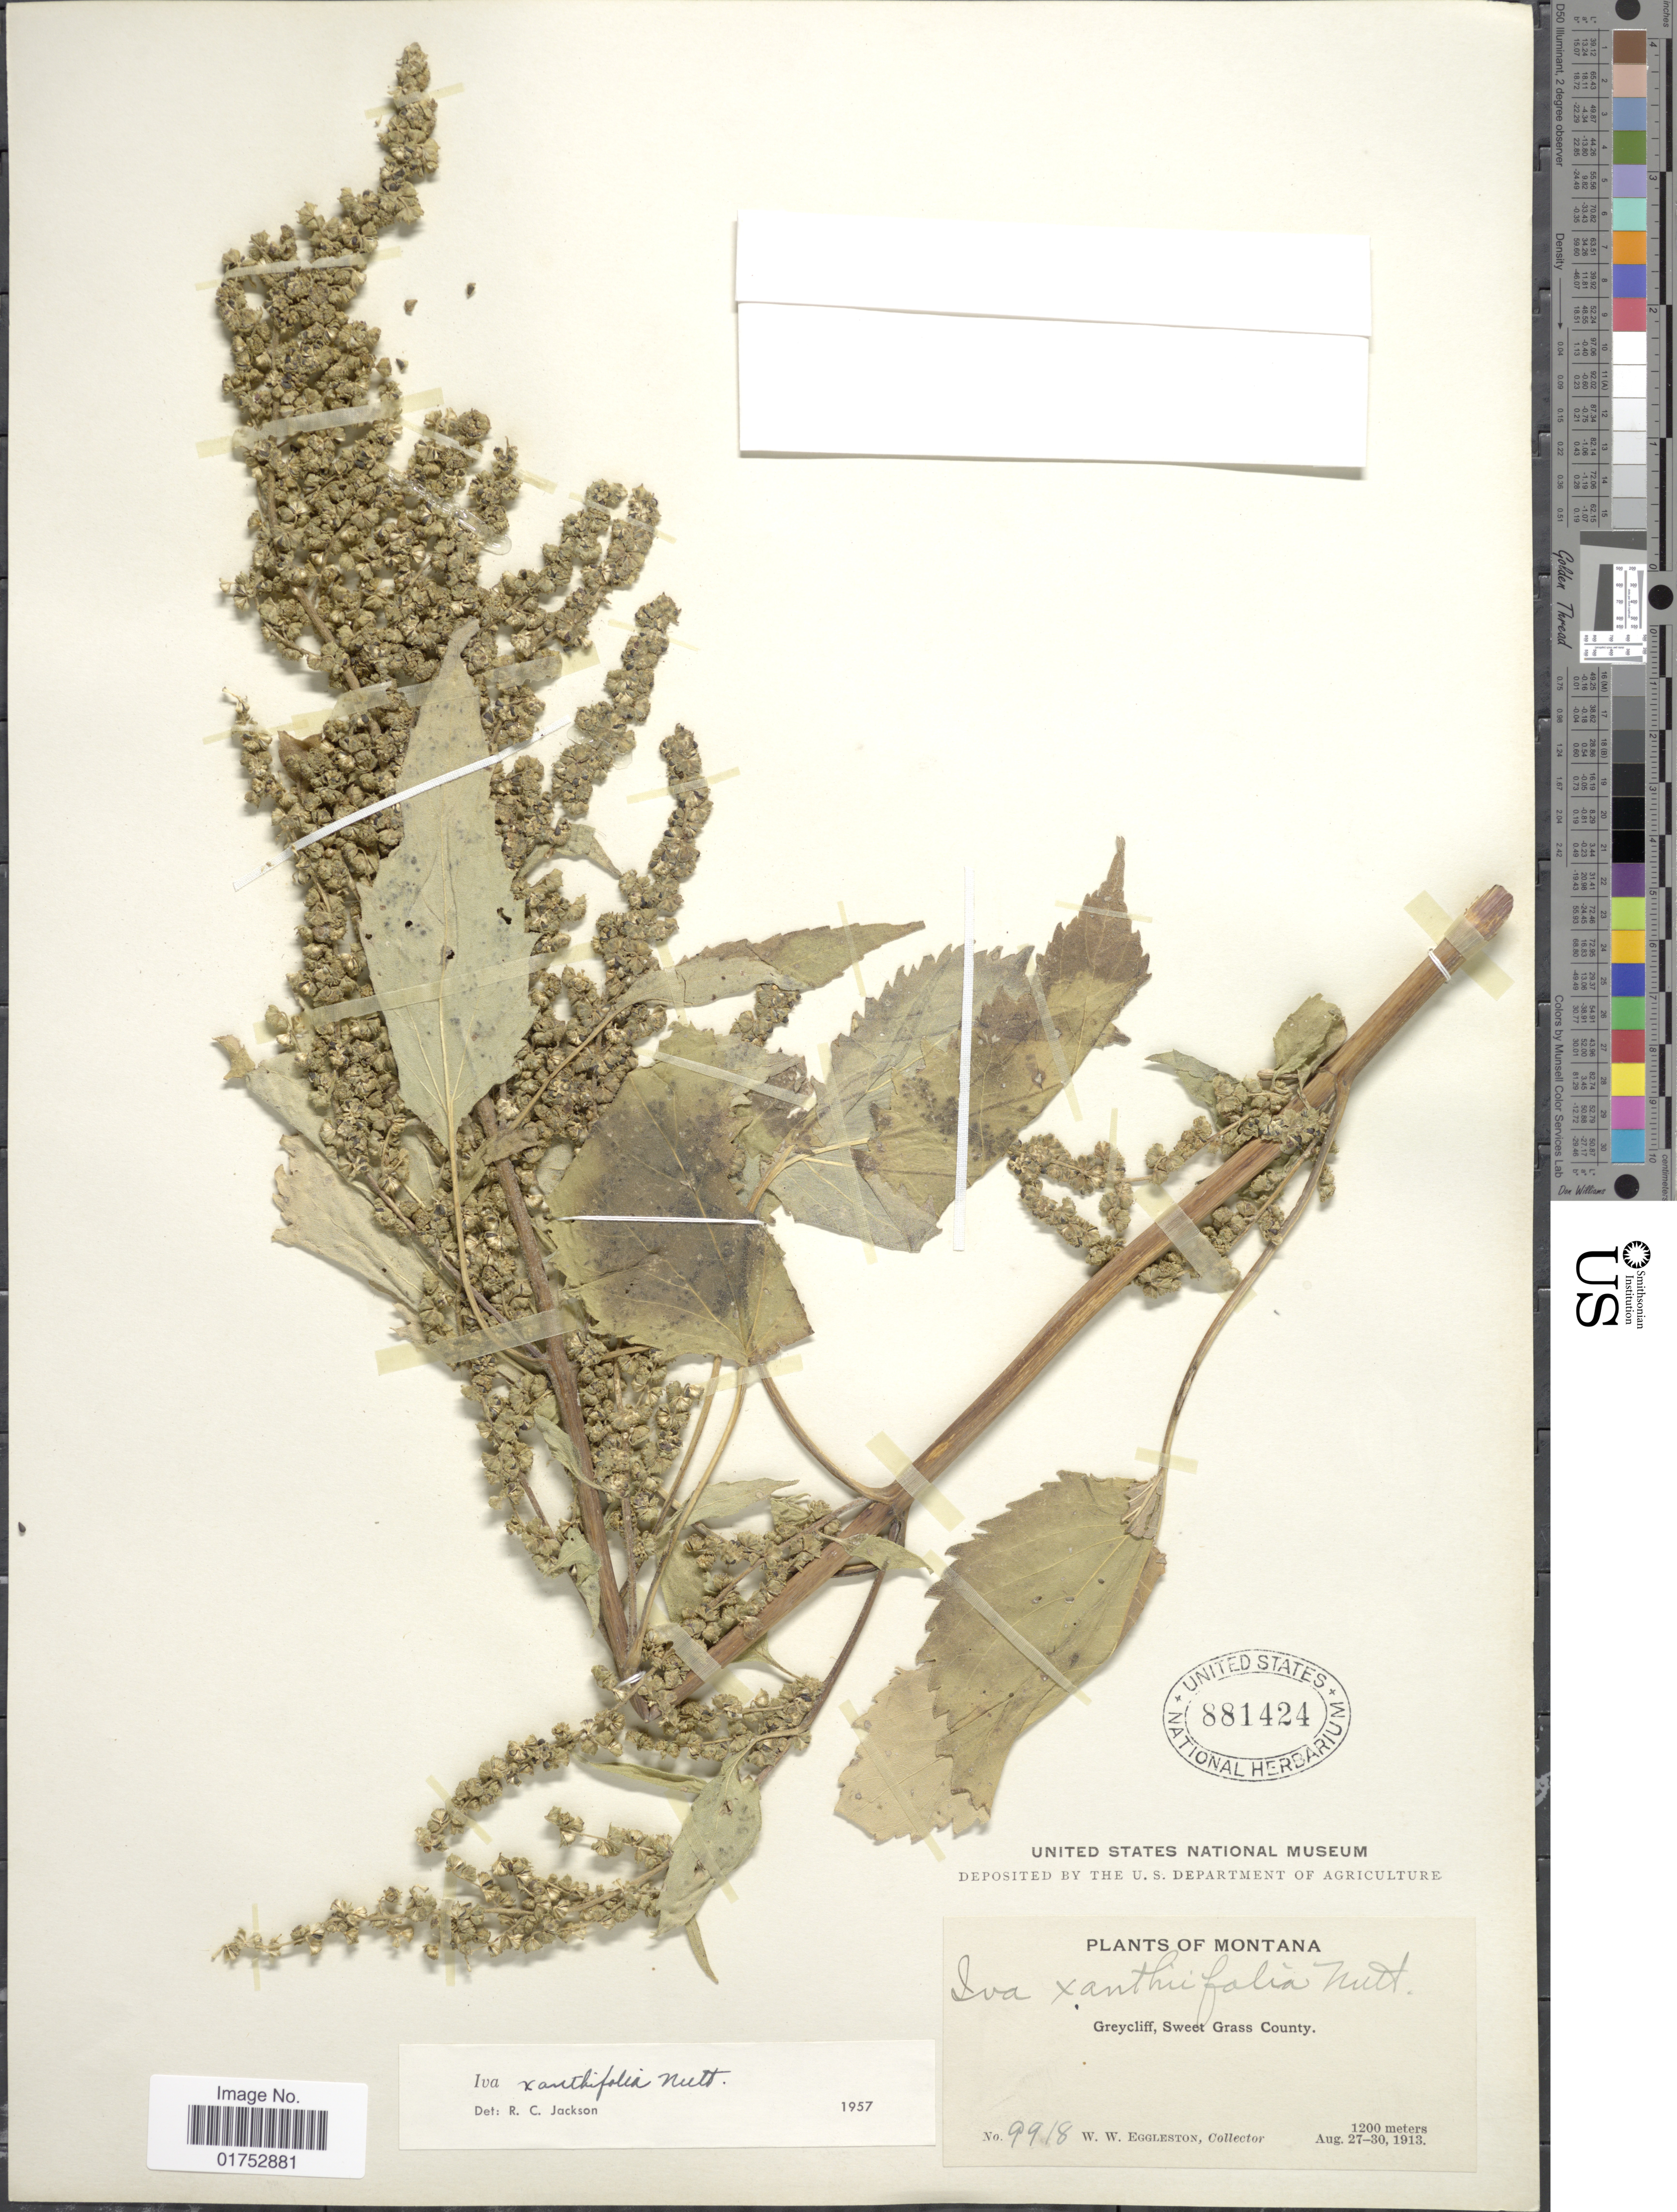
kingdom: Plantae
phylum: Tracheophyta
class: Magnoliopsida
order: Asterales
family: Asteraceae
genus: Iva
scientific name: Iva xanthifolia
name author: Nutt.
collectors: W. W. Eggleston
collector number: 9918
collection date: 1913-08-27/1913-08-30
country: United States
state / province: Montana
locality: Greycliff, Sweet Grass County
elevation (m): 1200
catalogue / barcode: US 881424